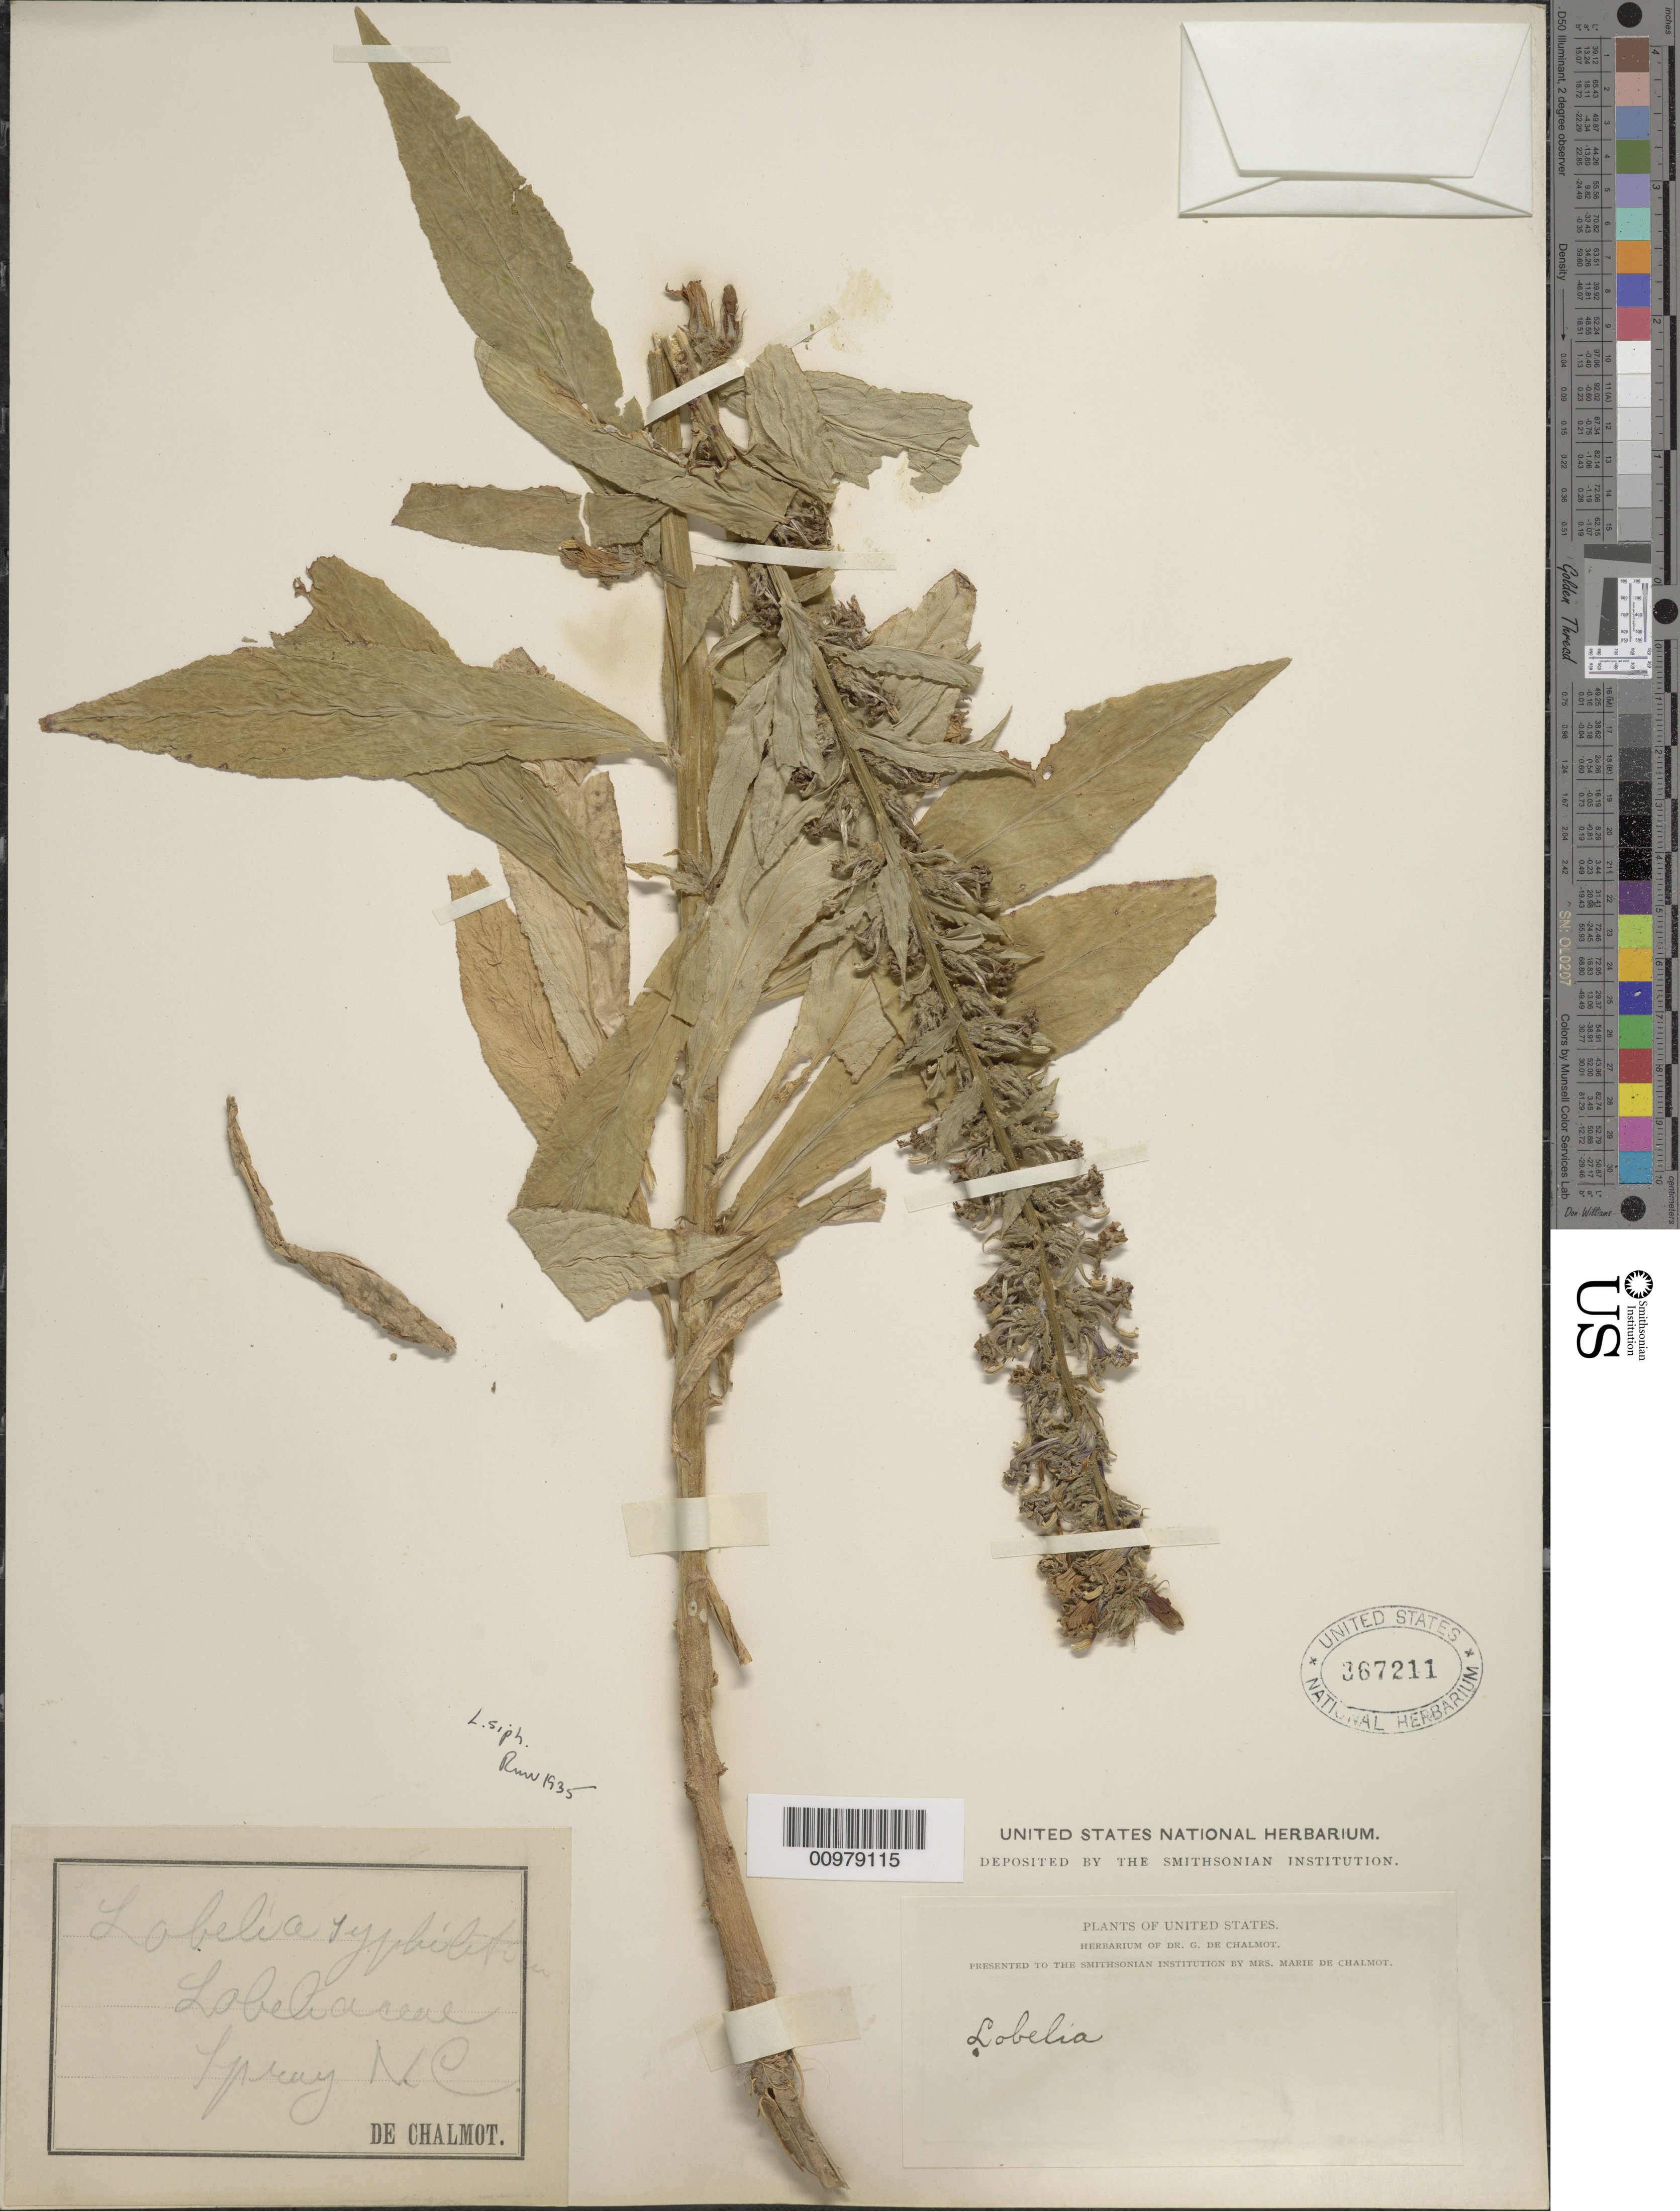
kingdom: Plantae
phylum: Tracheophyta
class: Magnoliopsida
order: Asterales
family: Campanulaceae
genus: Lobelia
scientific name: Lobelia siphilitica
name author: L.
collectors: G. de Chalmot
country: United States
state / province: North Carolina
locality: Spray.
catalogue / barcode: US 367211